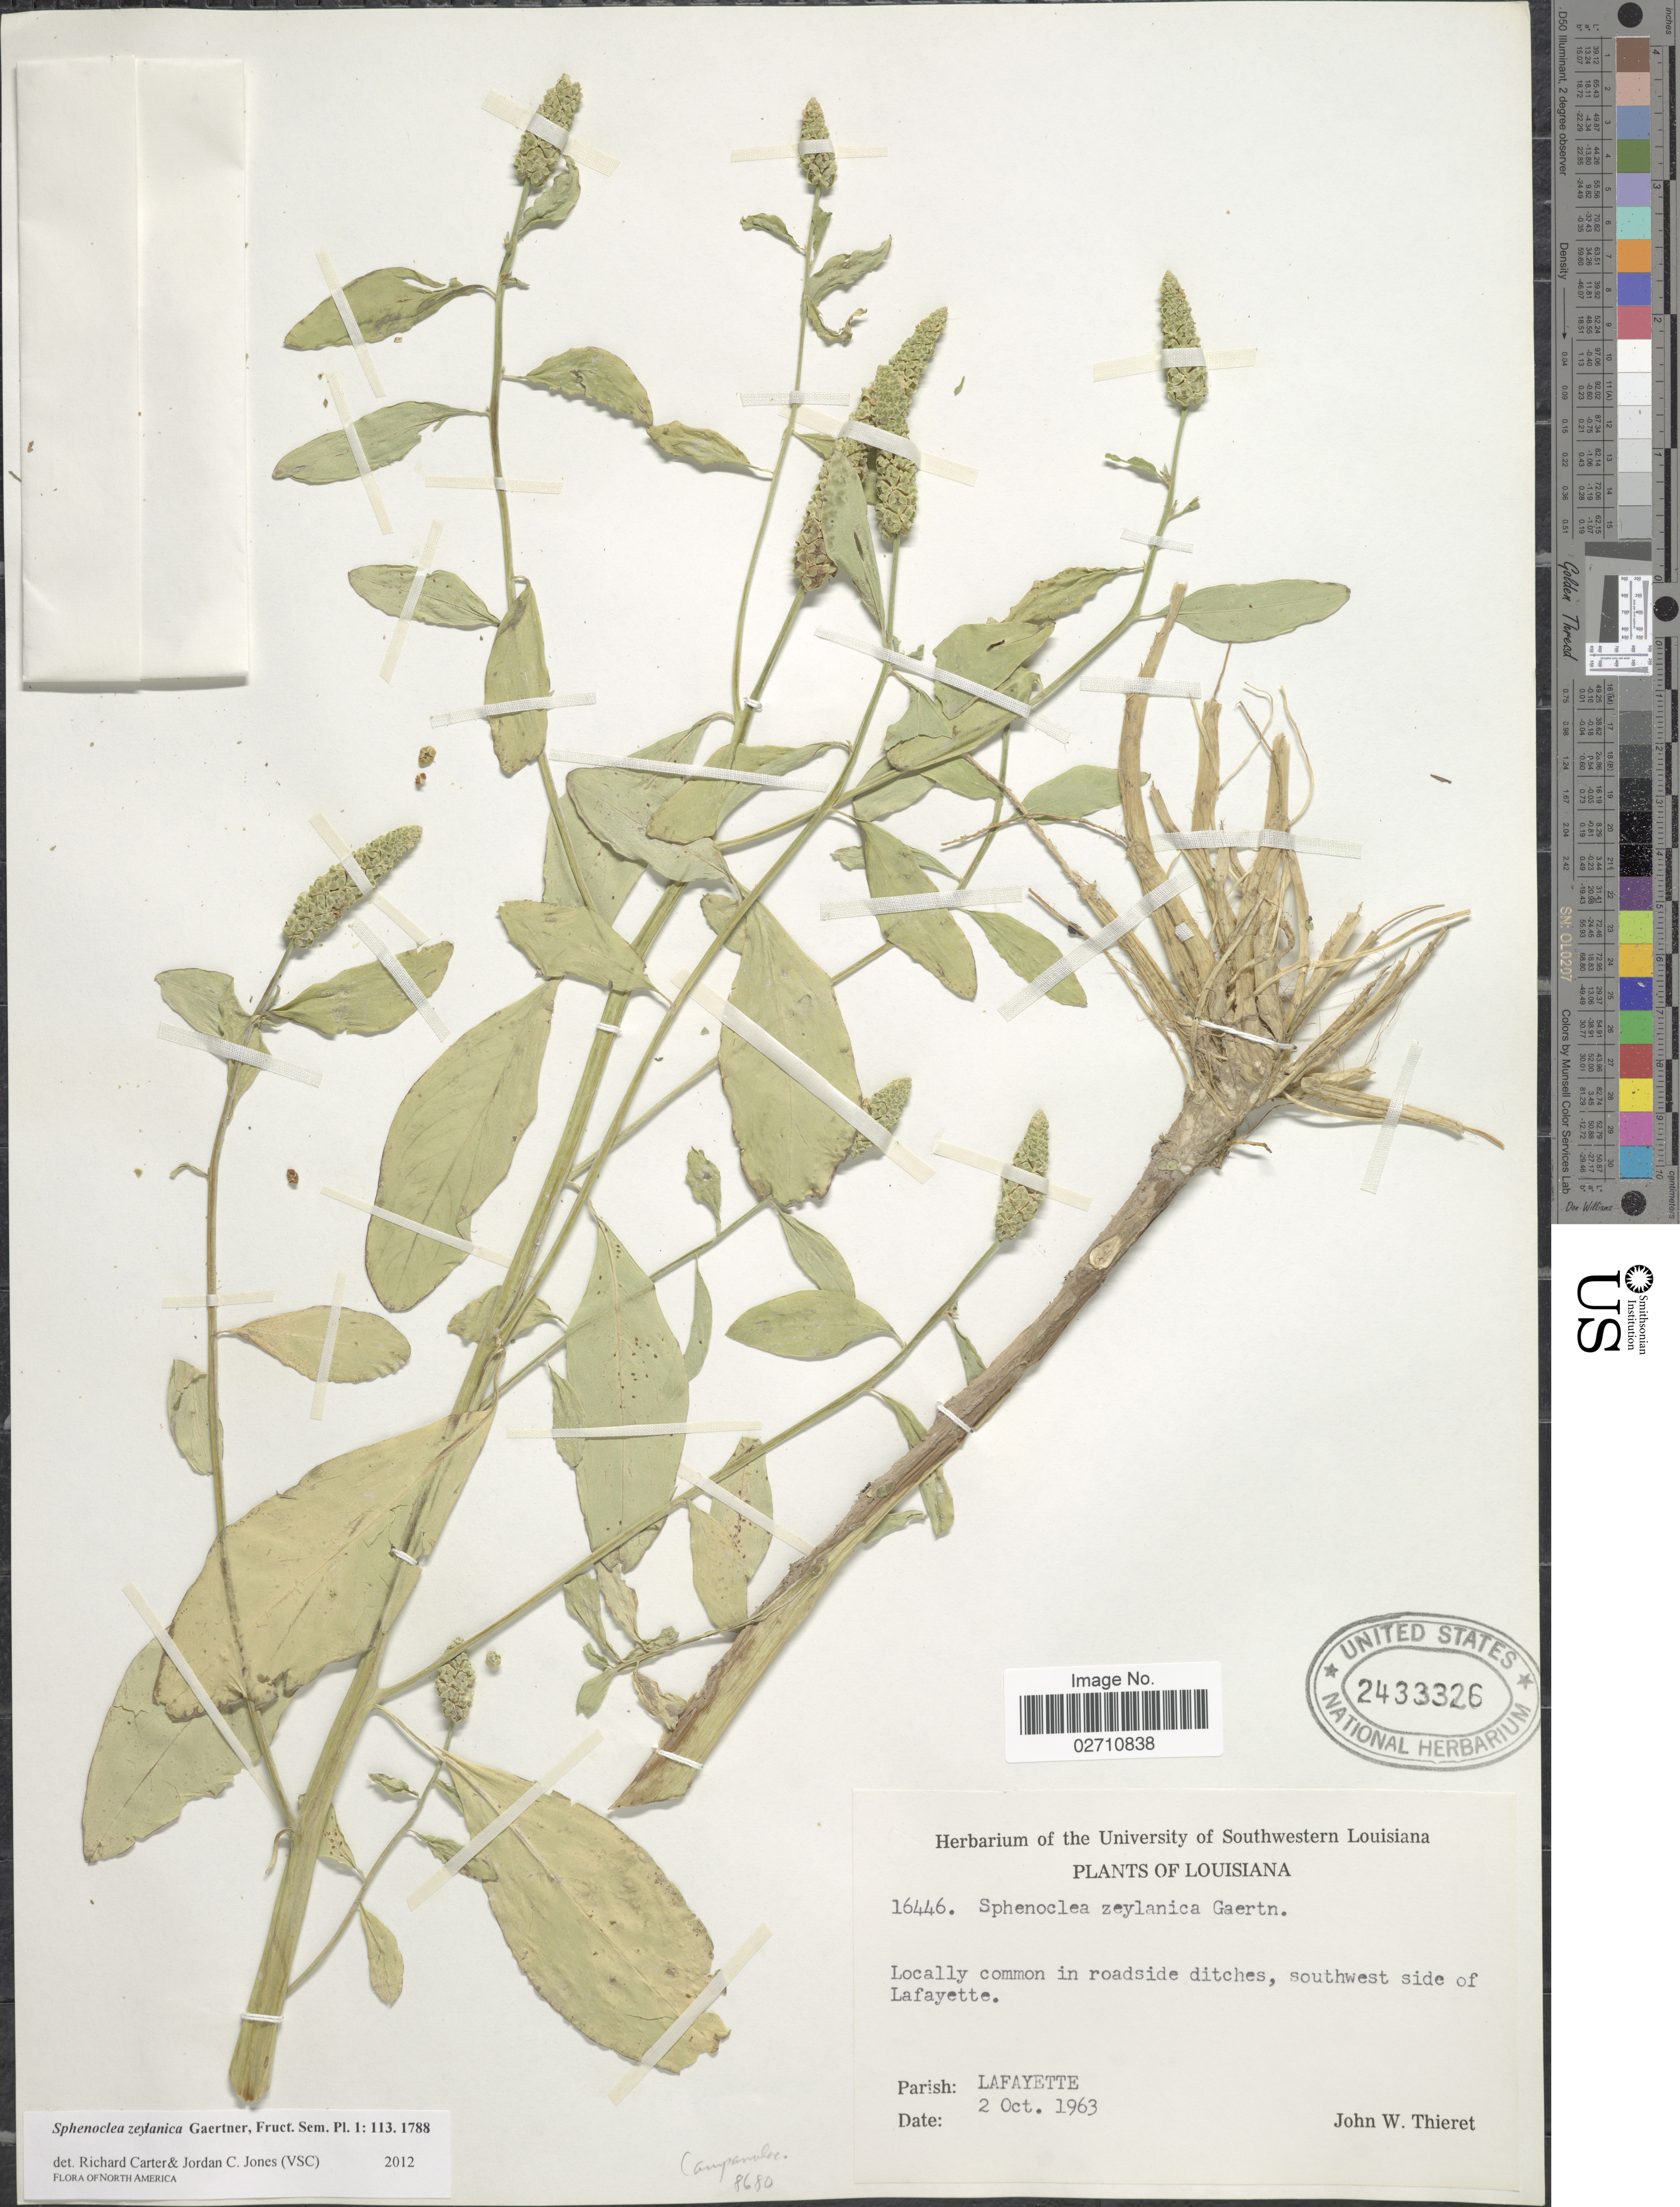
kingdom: Plantae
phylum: Tracheophyta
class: Magnoliopsida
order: Solanales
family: Sphenocleaceae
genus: Sphenoclea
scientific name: Sphenoclea zeylanica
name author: Gaertn.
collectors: J. W. Thieret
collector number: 16446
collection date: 1963-10-02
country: United States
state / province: Louisiana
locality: Southwest side of Lafayette. Parish: Lafayette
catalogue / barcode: US 2433326